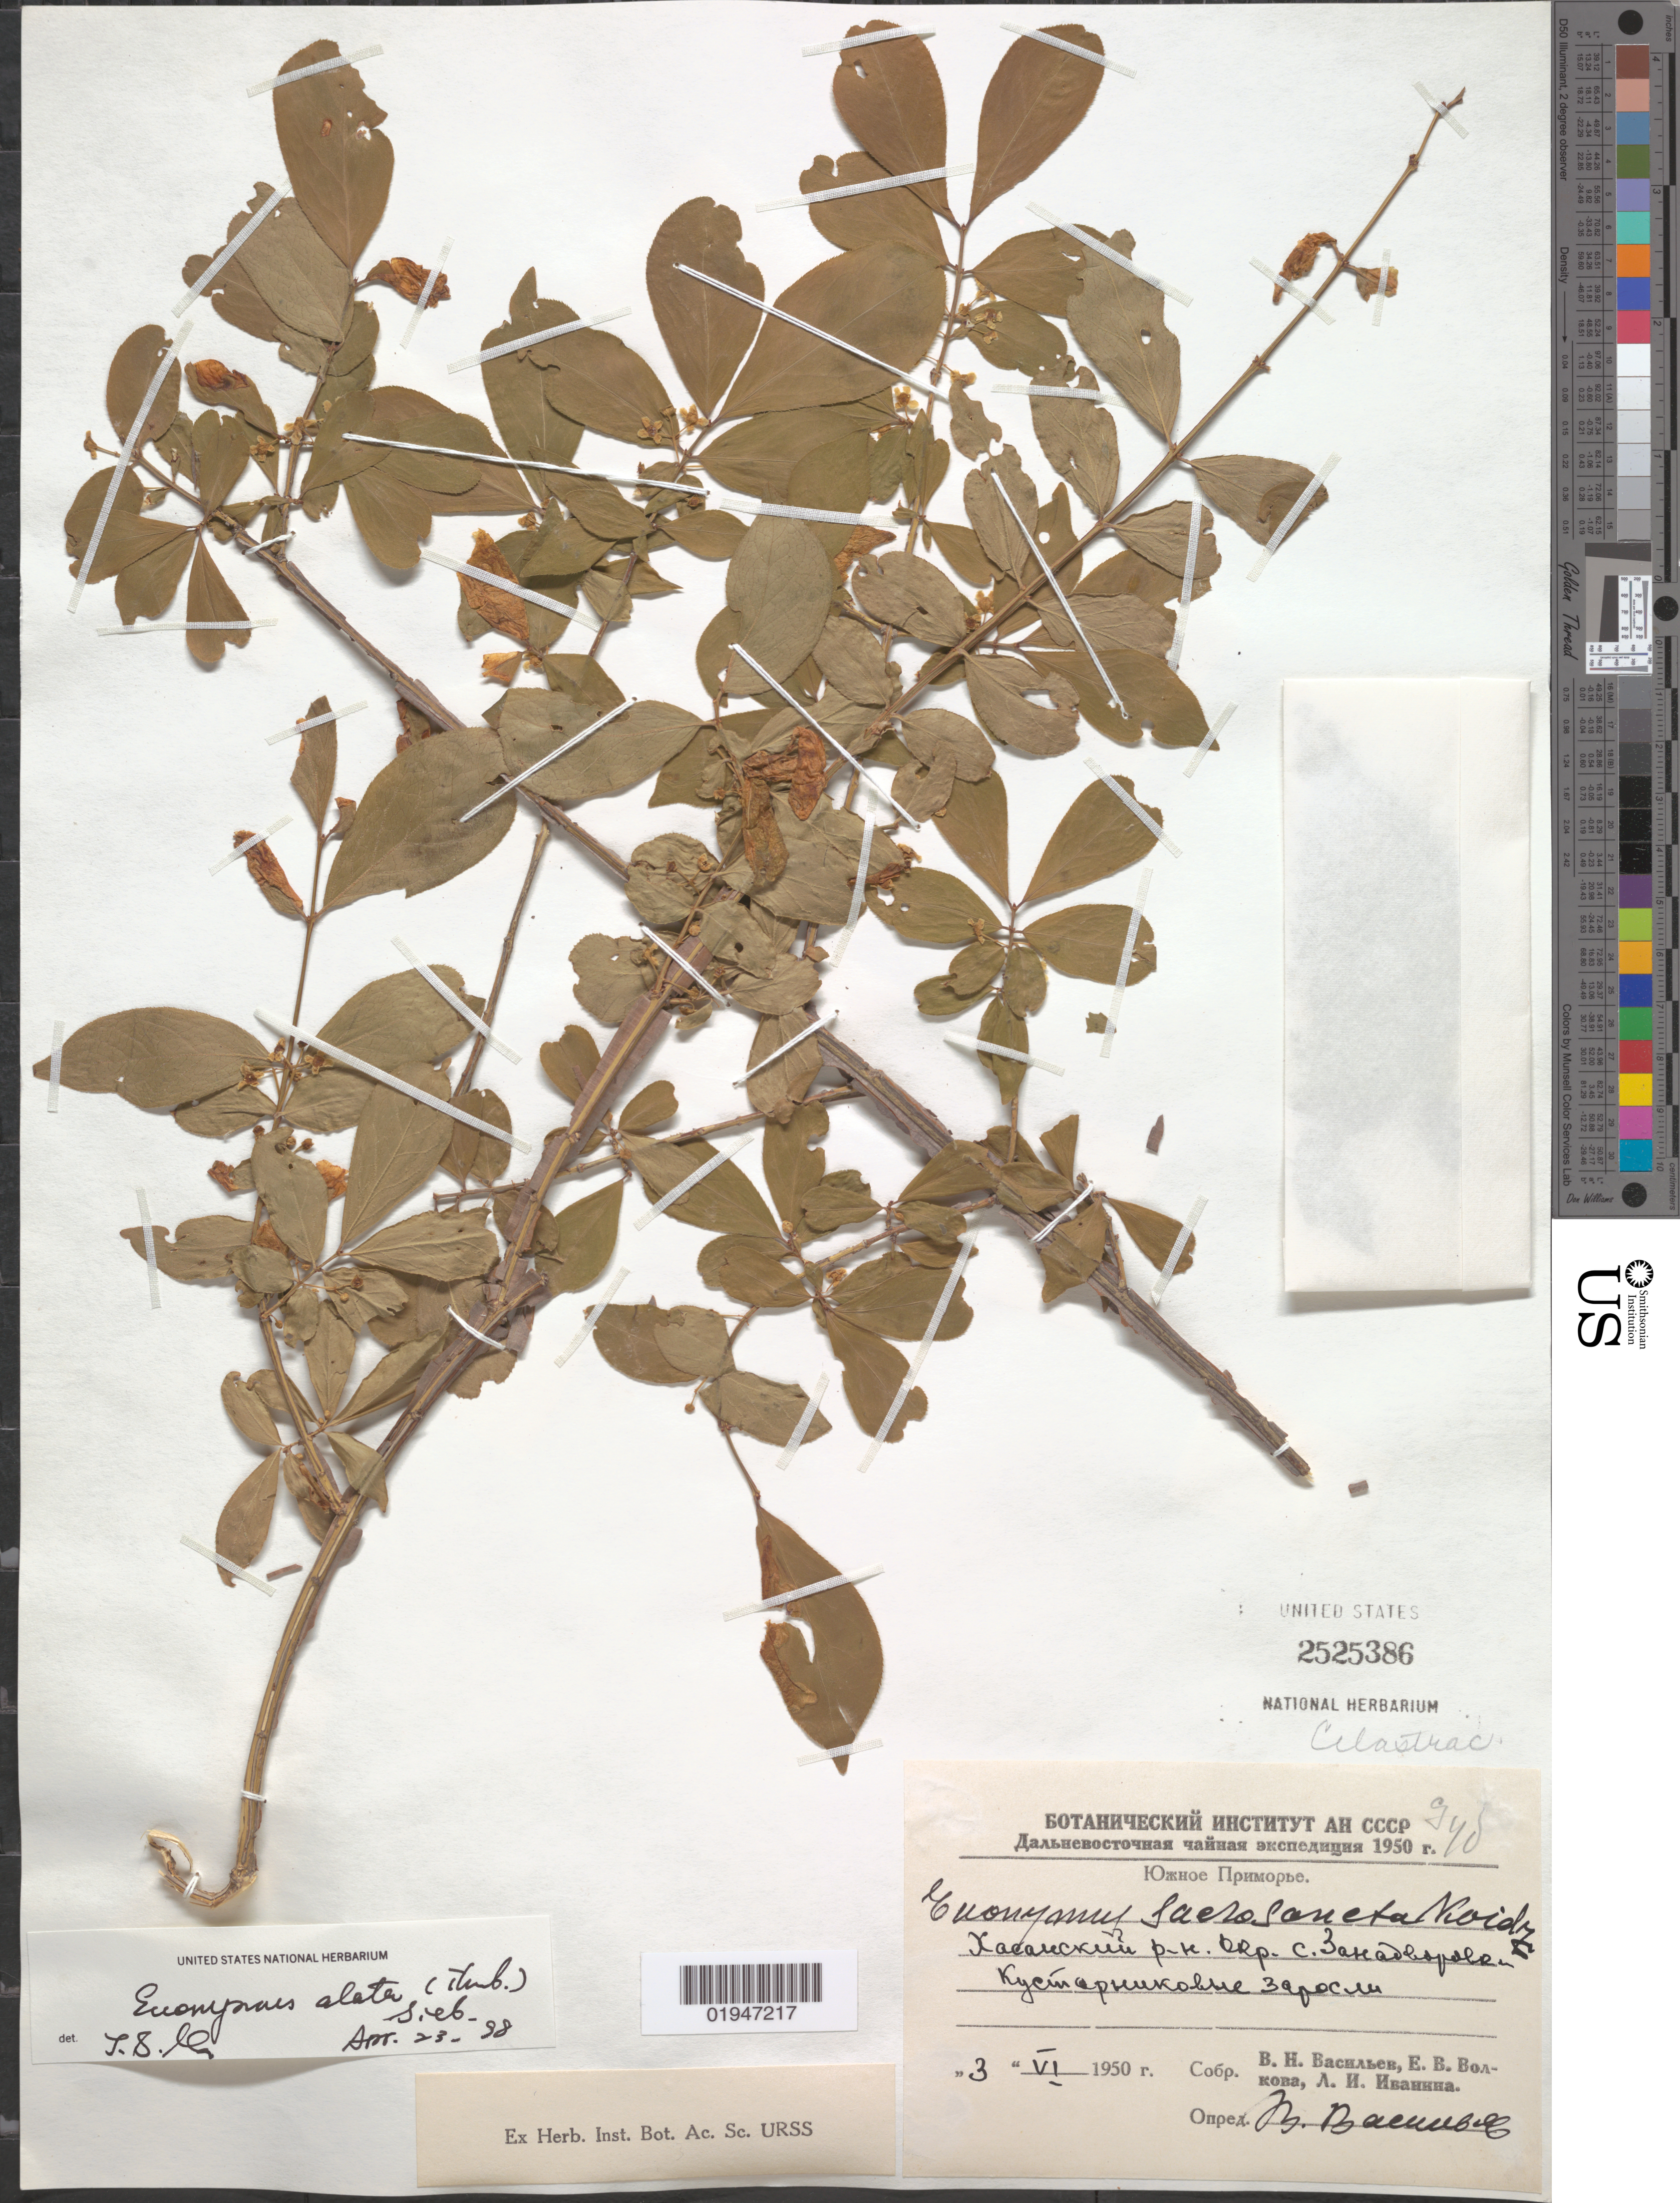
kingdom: Plantae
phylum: Tracheophyta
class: Magnoliopsida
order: Celastrales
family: Celastraceae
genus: Euonymus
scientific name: Euonymus alatus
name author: (Thunb.) Siebold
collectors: V. Vasilyev, Y. Bolkova & L. Ivanina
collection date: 1950-06-03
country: Russian Federation (?)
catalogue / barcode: US 2525386